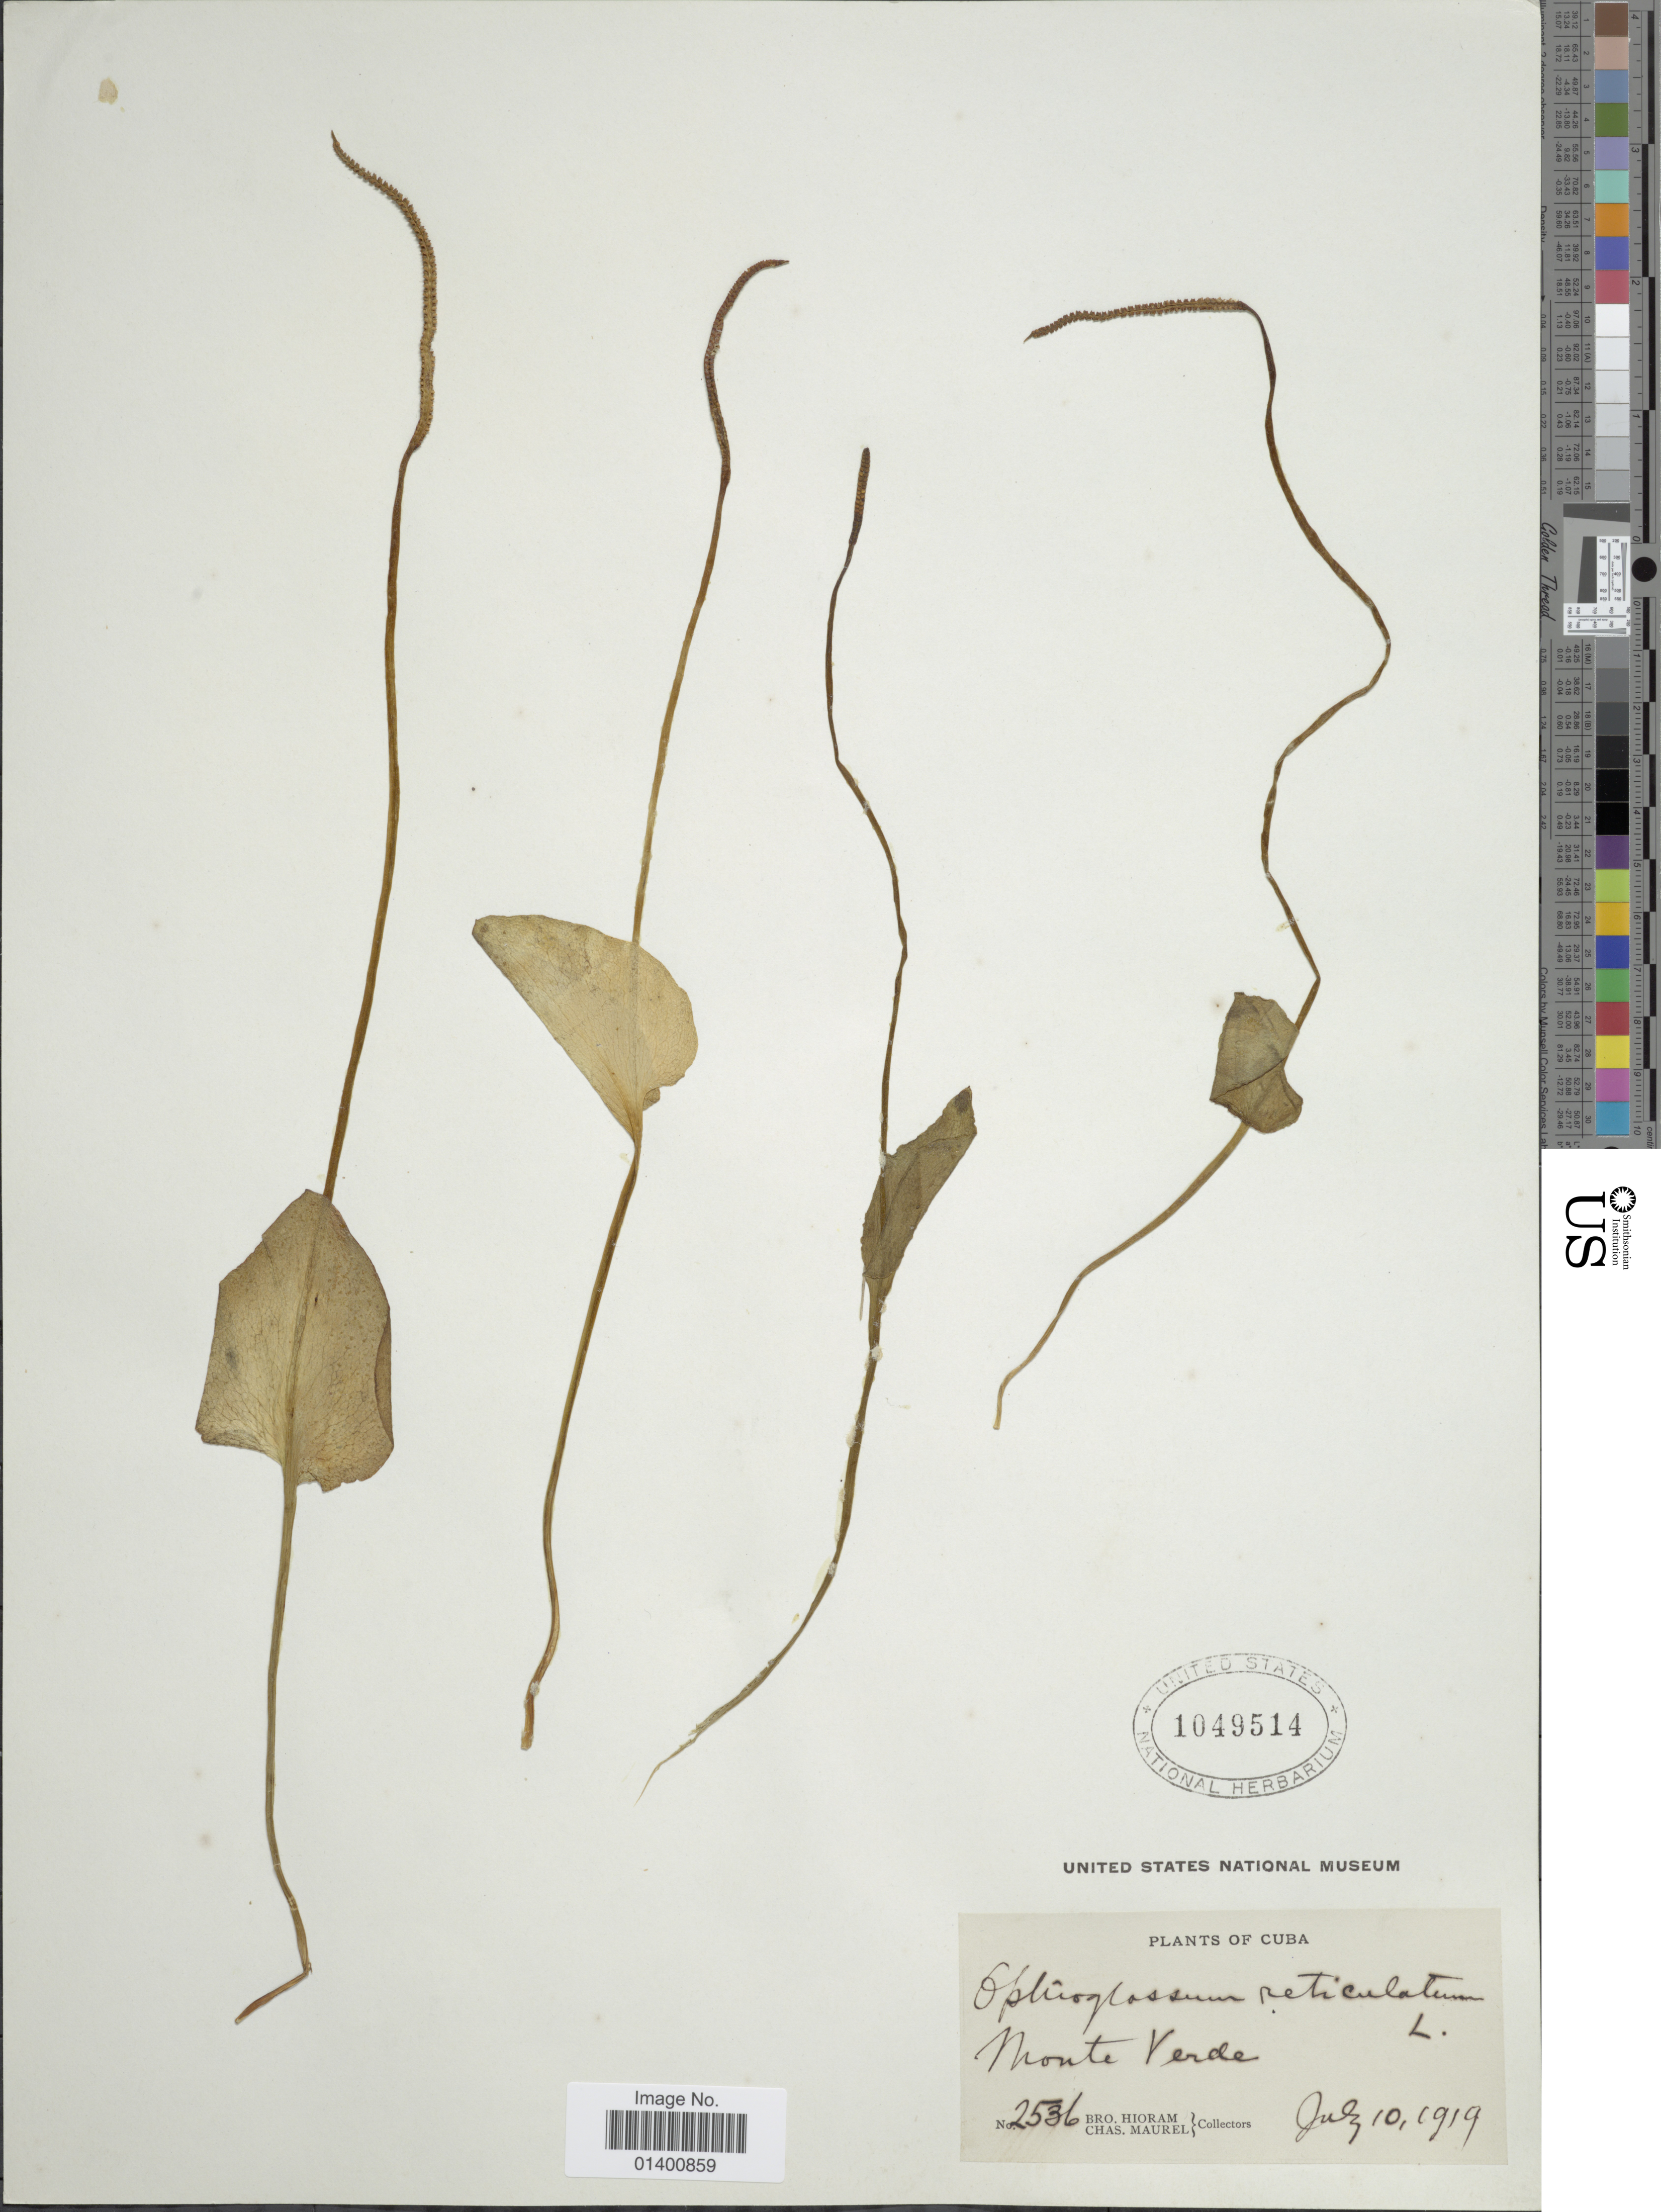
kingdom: Plantae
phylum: Tracheophyta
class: Polypodiopsida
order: Ophioglossales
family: Ophioglossaceae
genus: Ophioglossum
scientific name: Ophioglossum reticulatum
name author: L.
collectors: Bro. Hioram & C. Maurel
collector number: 2536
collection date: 1919-07-10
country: Cuba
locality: Monte Verde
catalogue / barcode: US 1049514